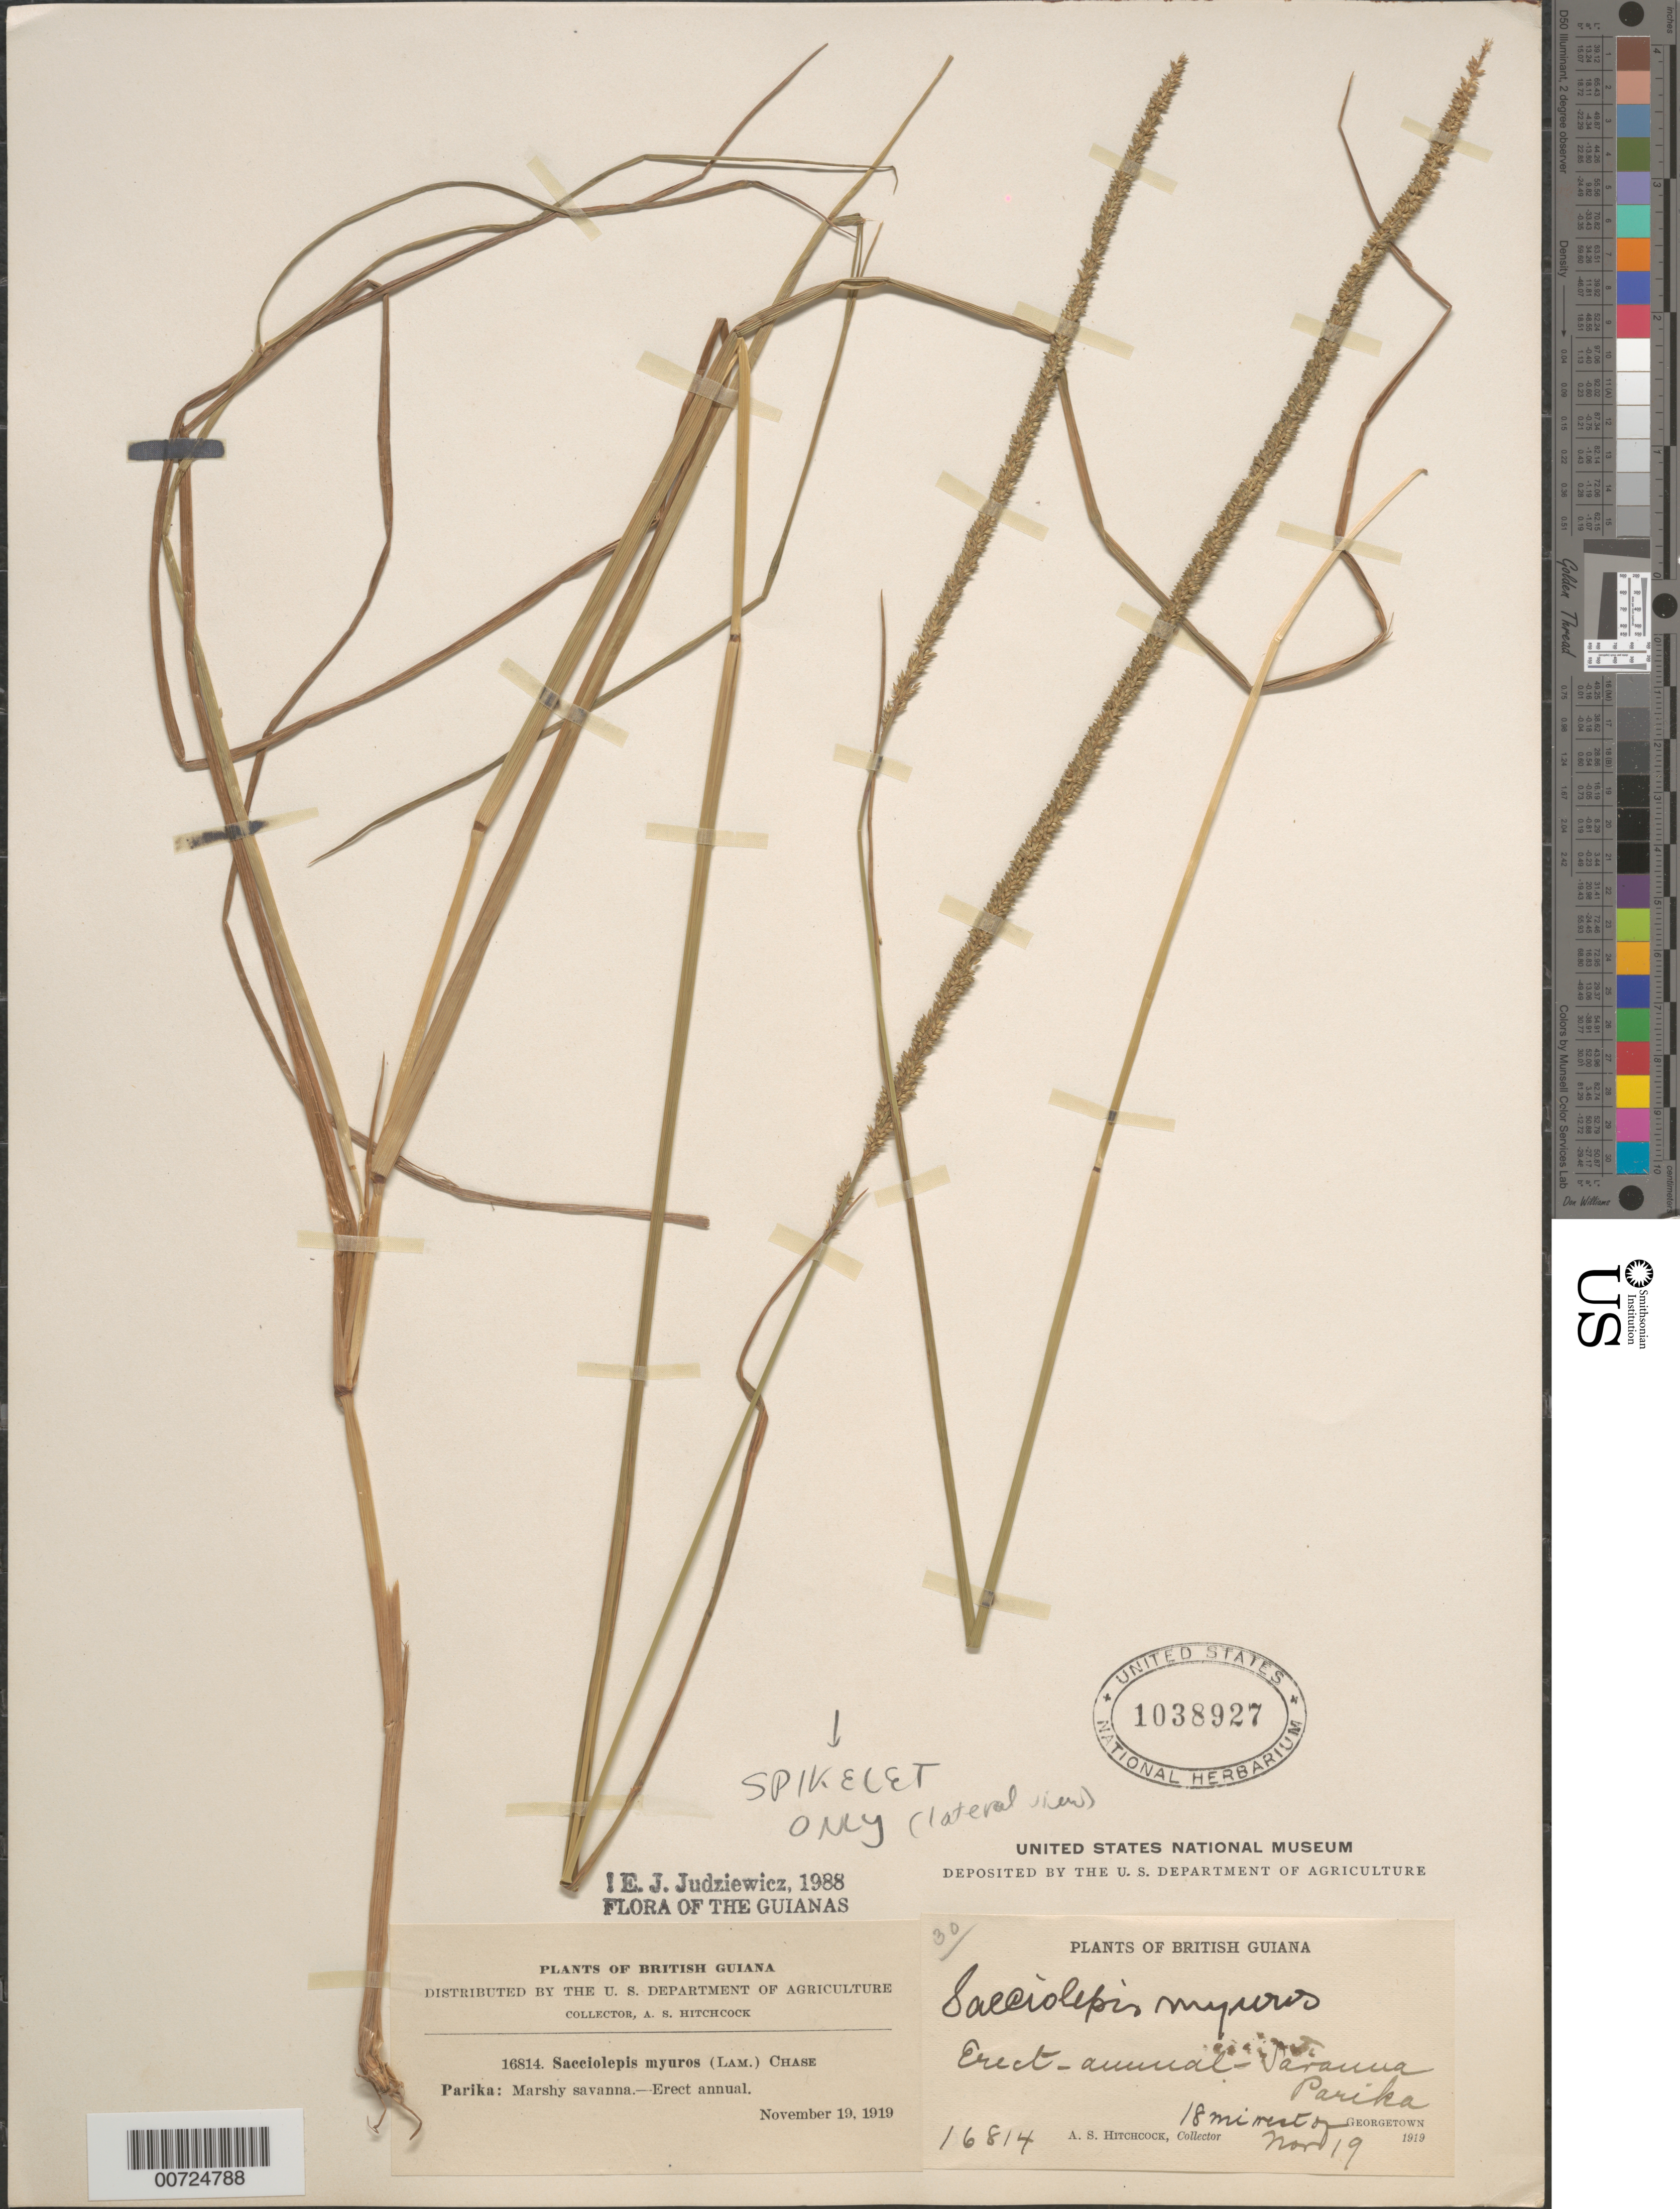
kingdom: Plantae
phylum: Tracheophyta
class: Liliopsida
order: Poales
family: Poaceae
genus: Sacciolepis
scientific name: Sacciolepis myuros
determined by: Judziewicz, E. J.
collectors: A. S. Hitchcock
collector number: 16814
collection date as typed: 19-Nov-19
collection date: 1919-11-19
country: Guyana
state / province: Essequibo Isl-W. Demerara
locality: Parika, 18 mi. W of Georgetown, on Essequibo R.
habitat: Marshy savanna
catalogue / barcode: US 1038927